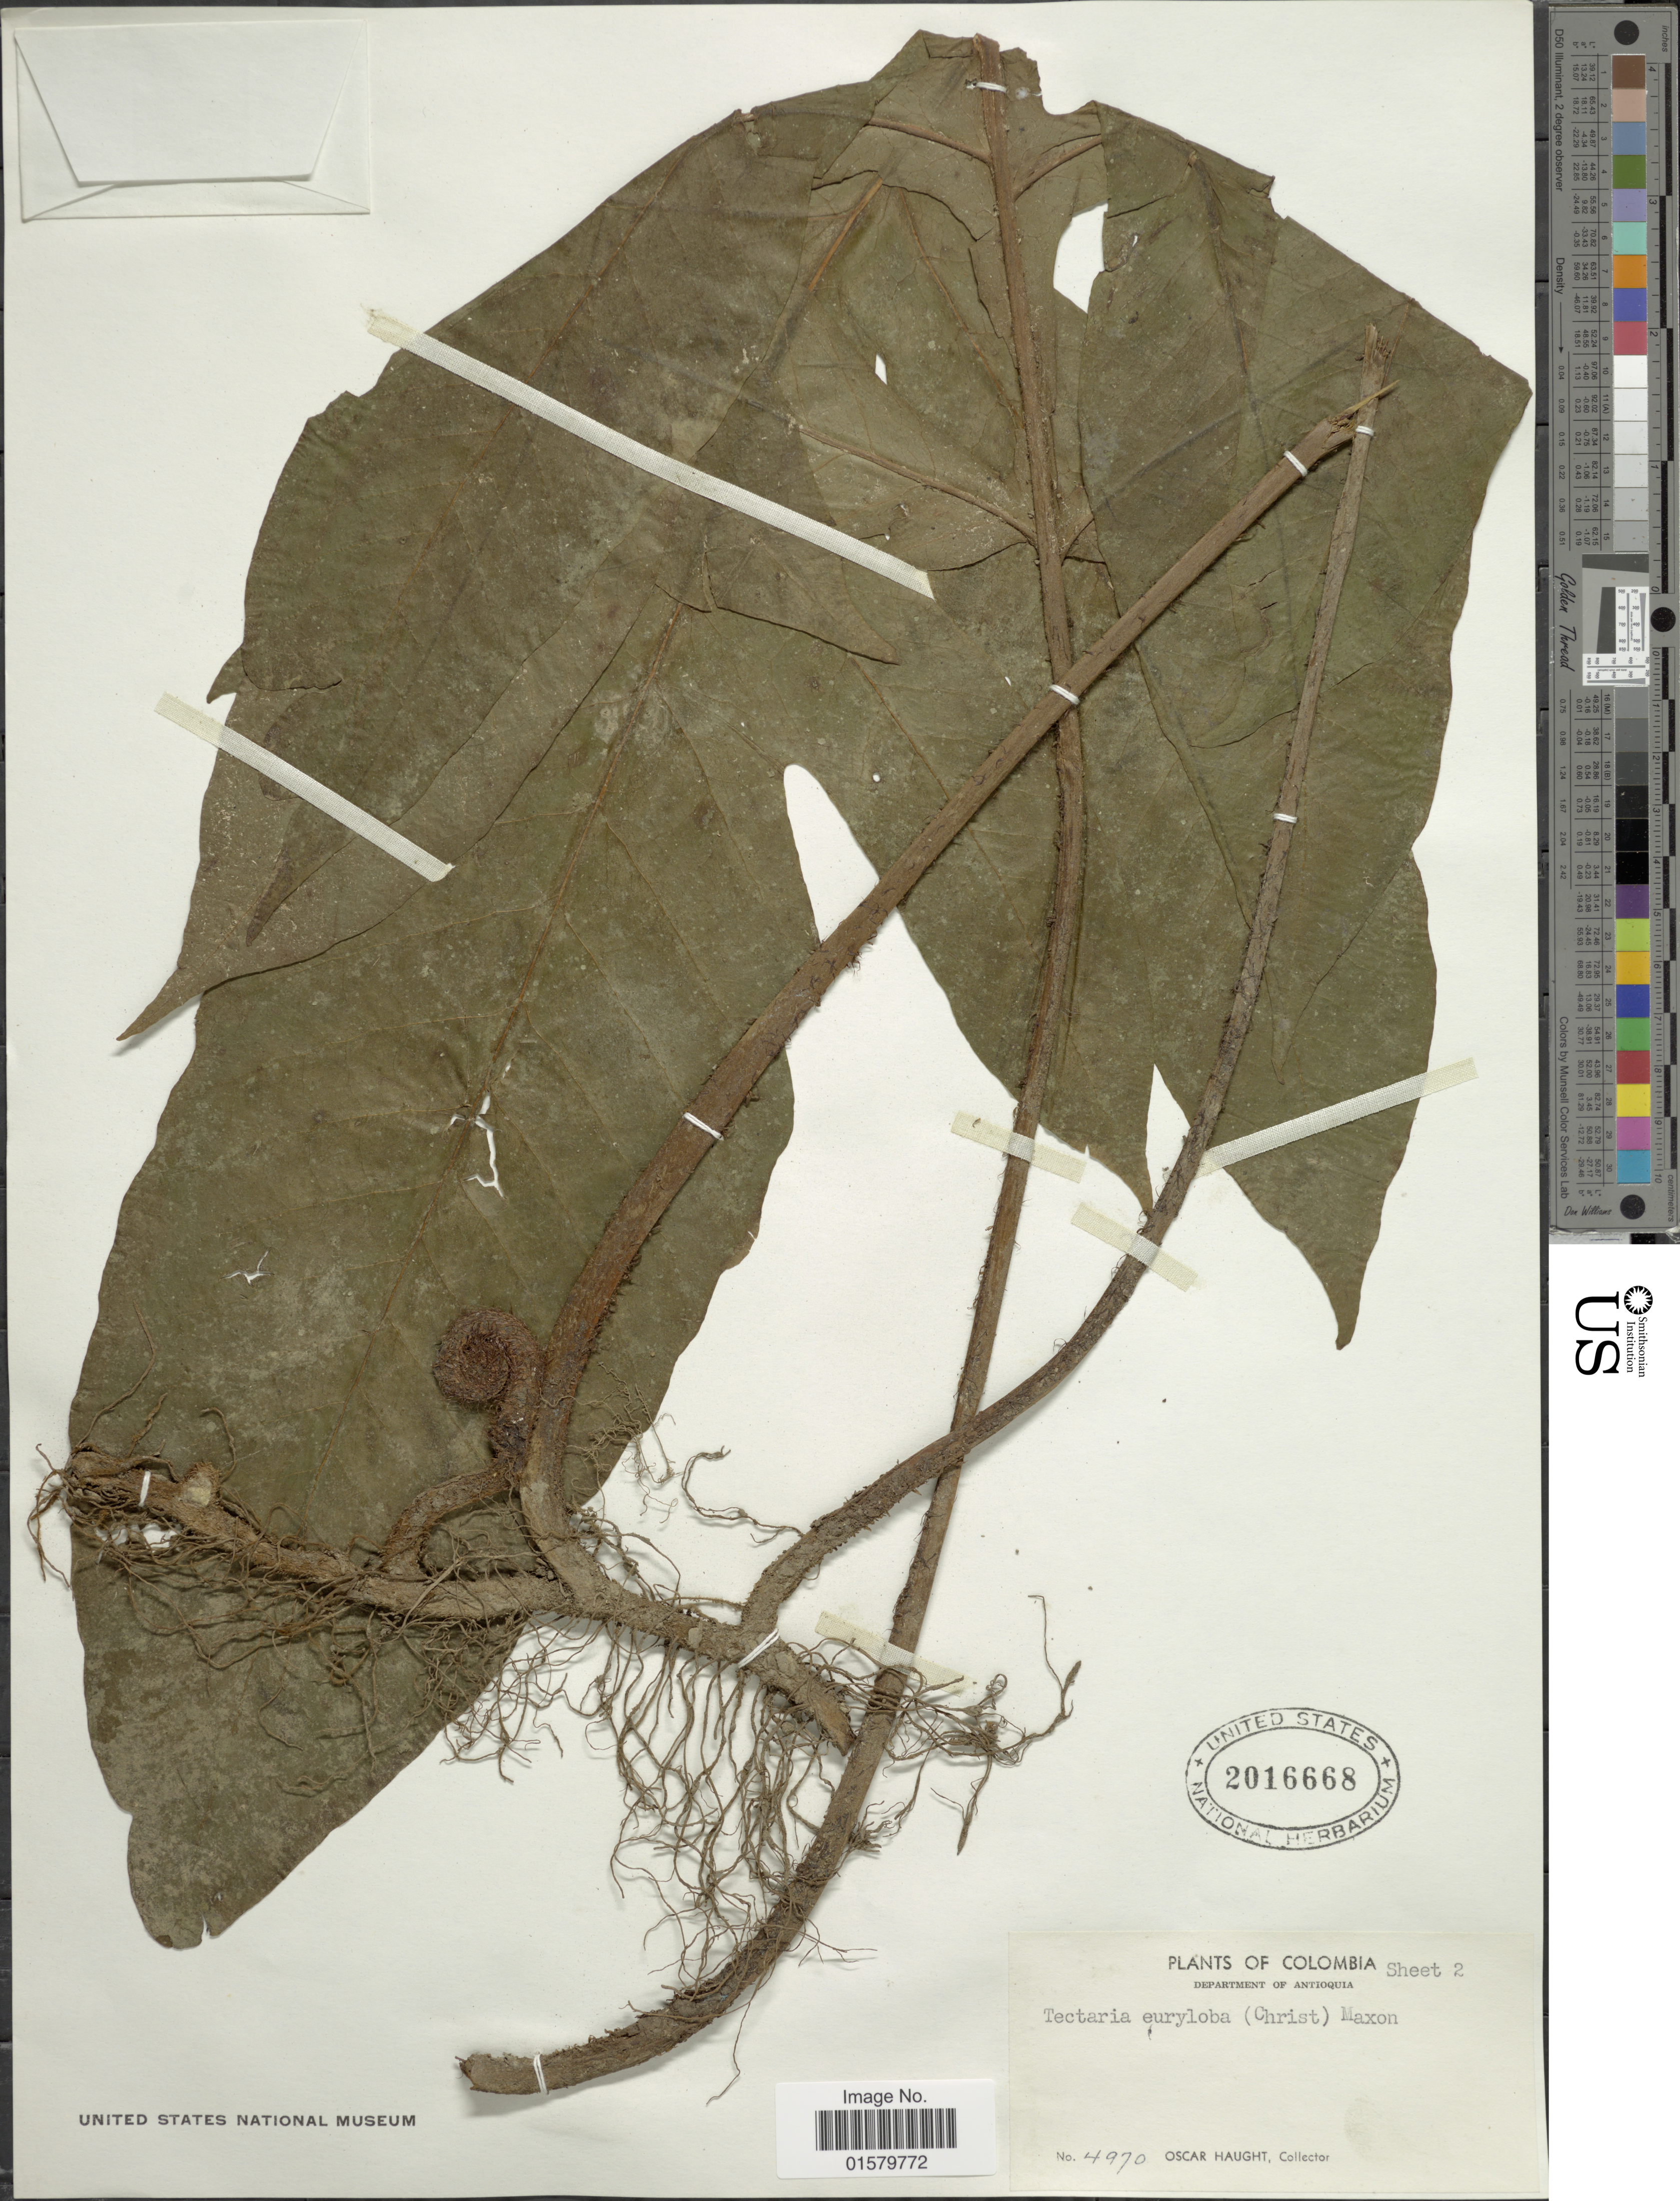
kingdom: Plantae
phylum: Tracheophyta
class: Polypodiopsida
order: Polypodiales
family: Tectariaceae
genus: Tectaria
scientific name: Tectaria nicotianifolia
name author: (Baker) C. Chr.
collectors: O. L. Haught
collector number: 4970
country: Colombia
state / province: Antioquia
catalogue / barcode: US 2016668